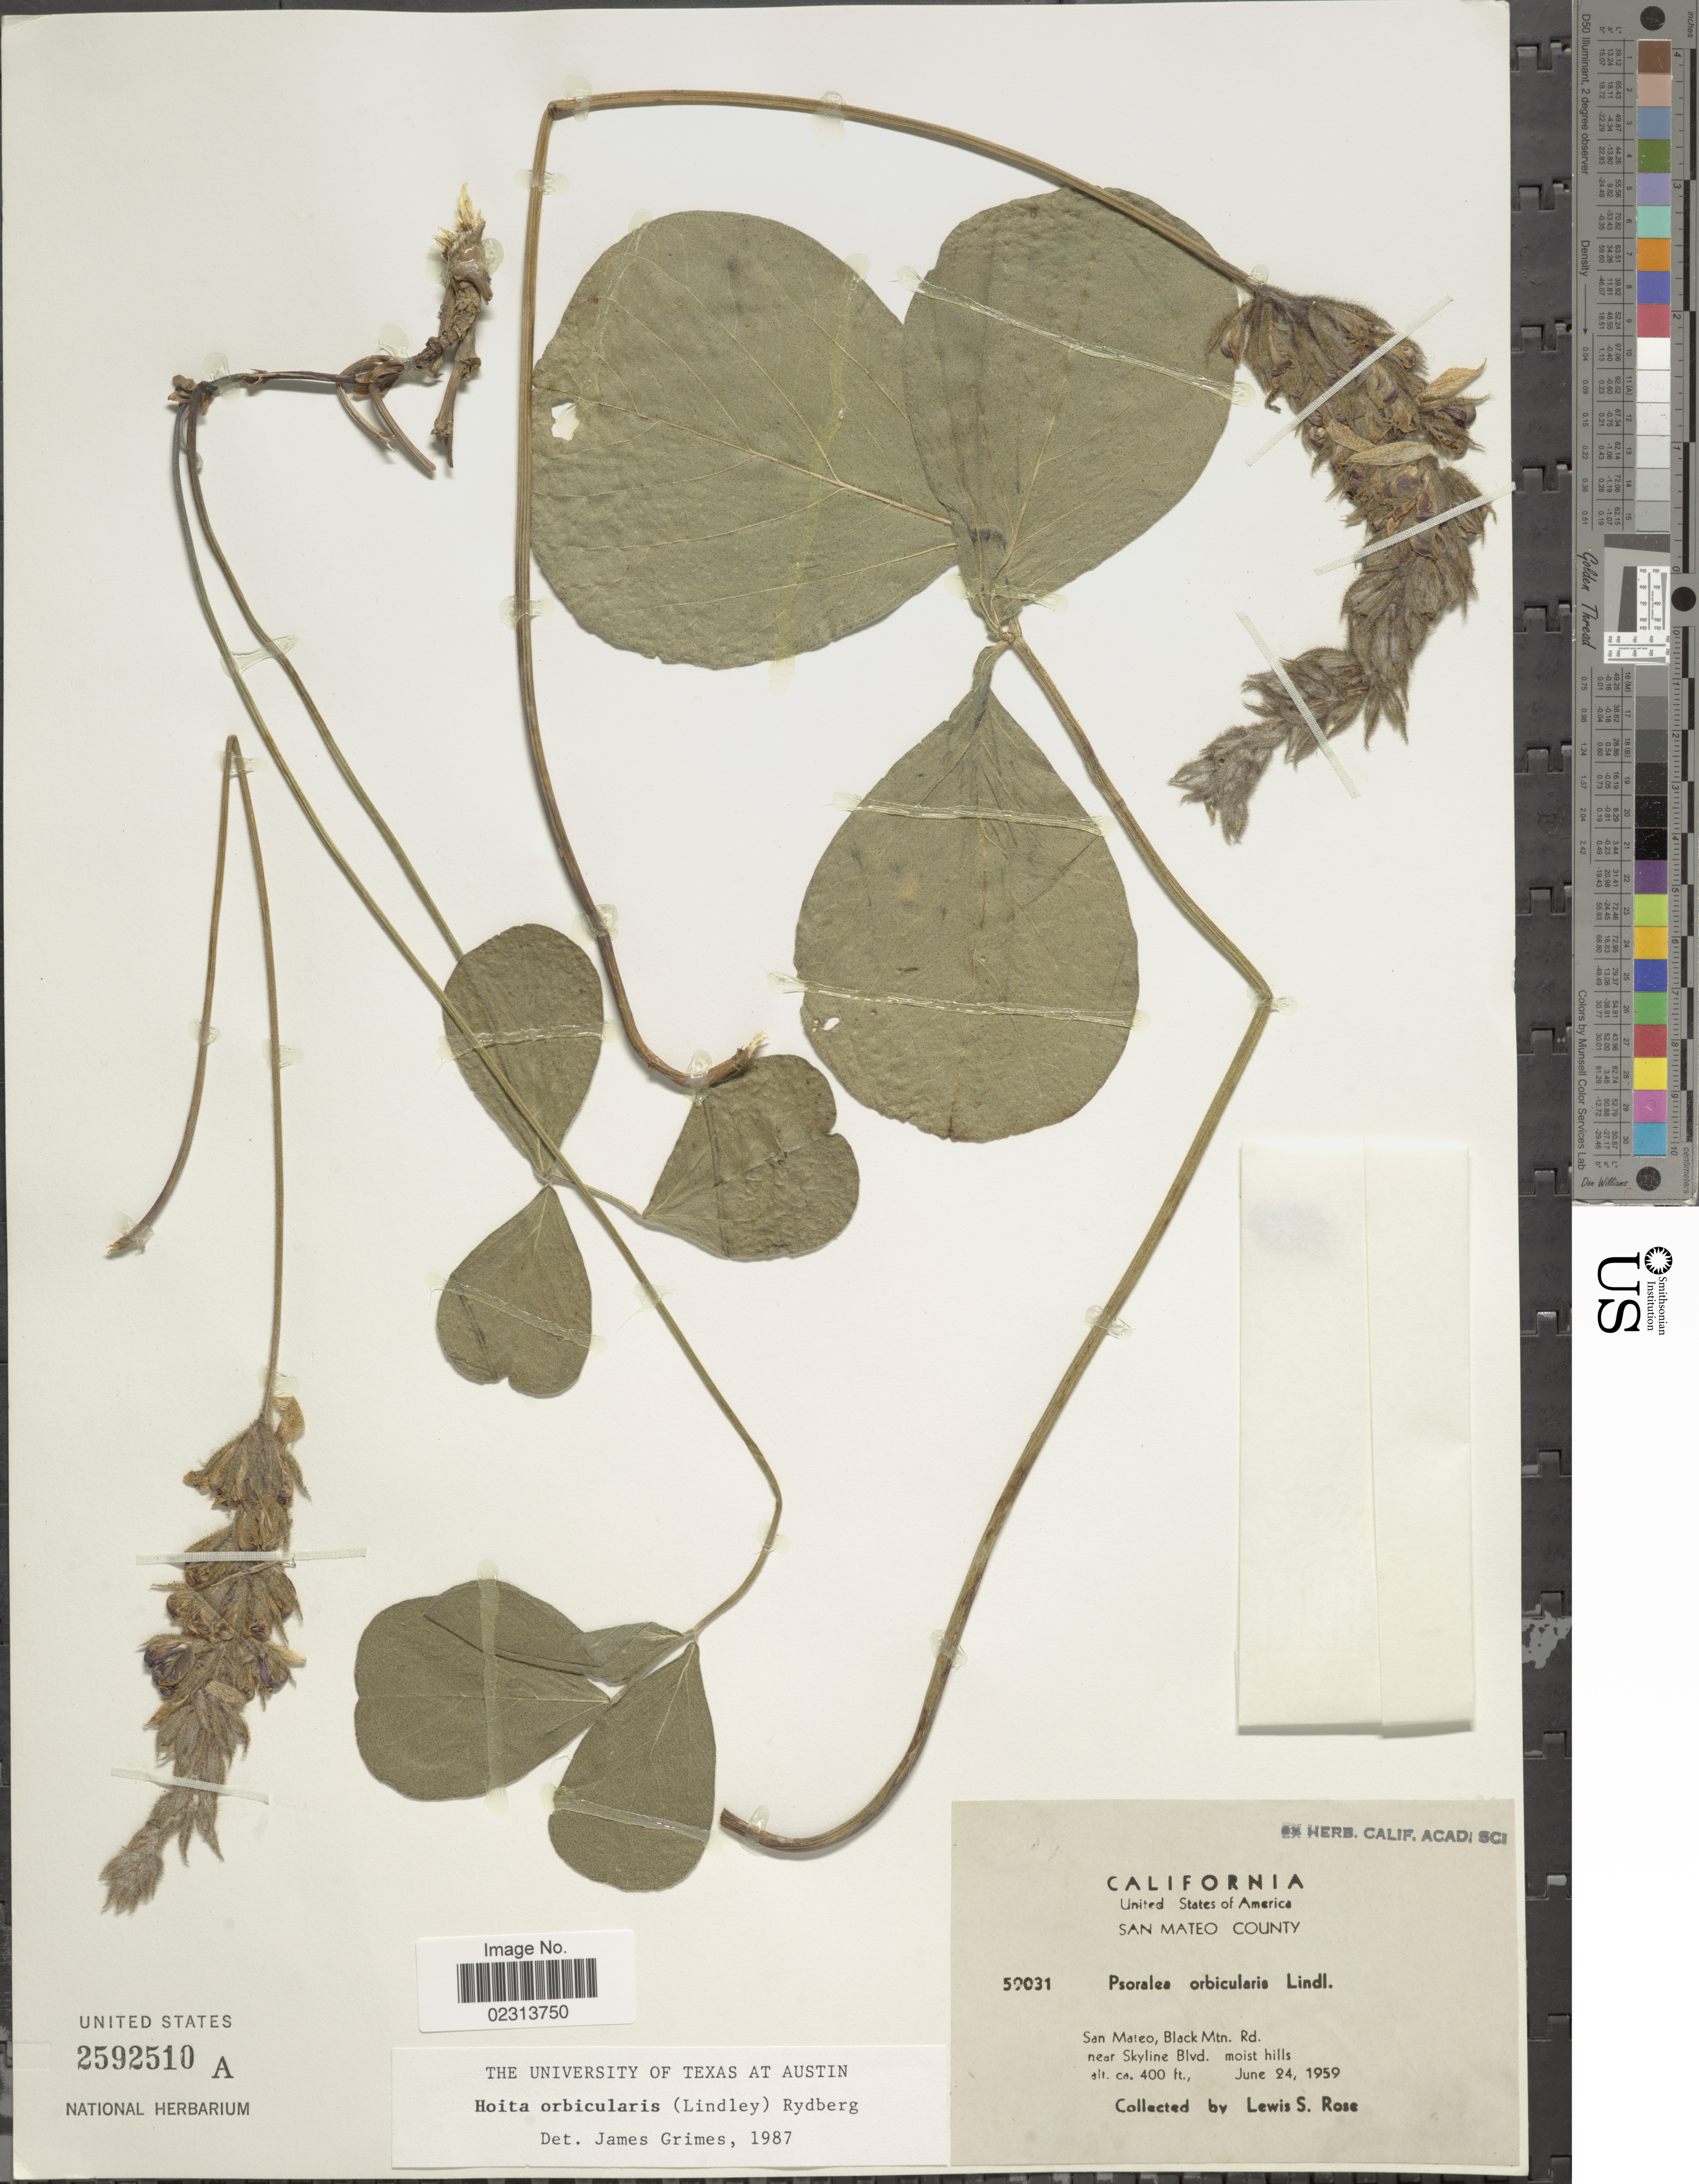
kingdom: Plantae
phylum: Tracheophyta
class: Magnoliopsida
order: Fabales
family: Fabaceae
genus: Hoita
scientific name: Hoita orbicularis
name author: (Lindl.) Rydb.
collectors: L. S. Rose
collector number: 59031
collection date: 1959-06-24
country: United States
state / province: California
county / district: San Mateo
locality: San Mateo County, San Mateo, Black Mt,. rd, near Skyline Blvd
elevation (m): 122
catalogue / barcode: US 2592510A